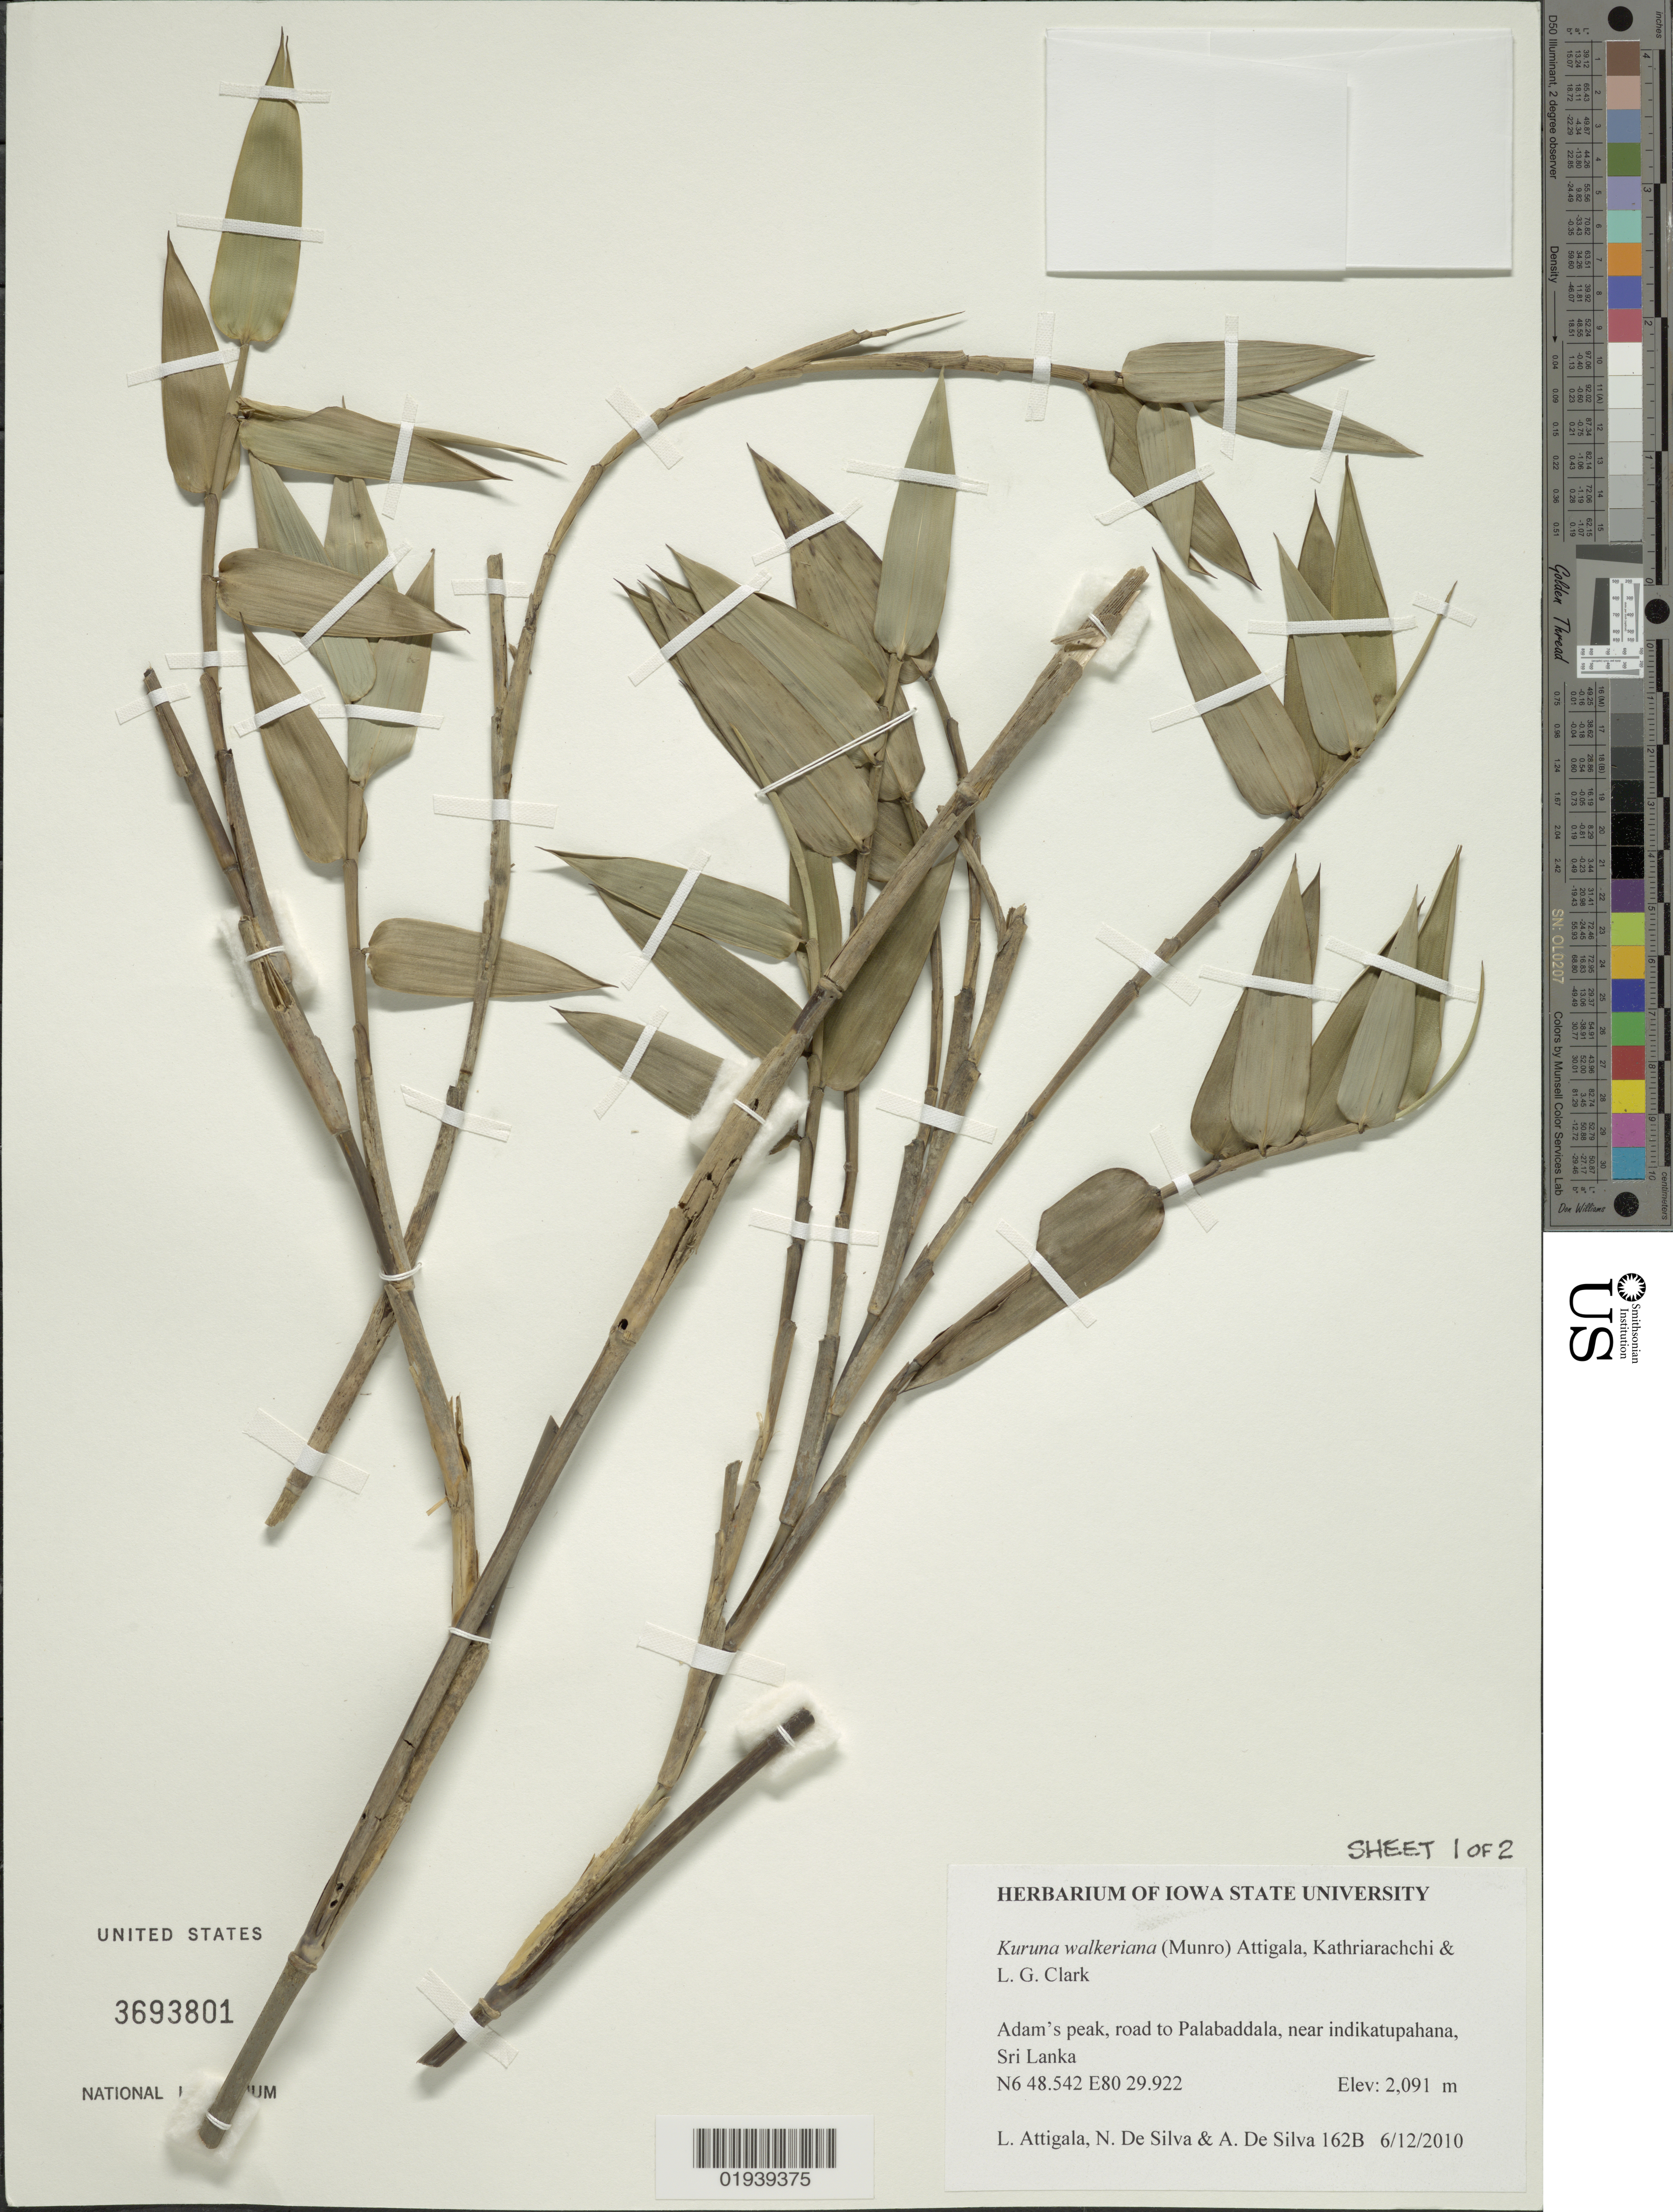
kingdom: Plantae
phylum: Tracheophyta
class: Liliopsida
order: Poales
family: Poaceae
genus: Kuruna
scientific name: Kuruna walkeriana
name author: (Munro) L.G. Clark et al.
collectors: L. Attigala, A. De Silva & N. De Silva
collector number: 162B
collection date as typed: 6/12/2010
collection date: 2010-06-12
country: Sri Lanka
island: Sri Lanka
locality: Adam's Peak, road to Palabaddala, near Indikatupahana.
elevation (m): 2091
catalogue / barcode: US 3693801